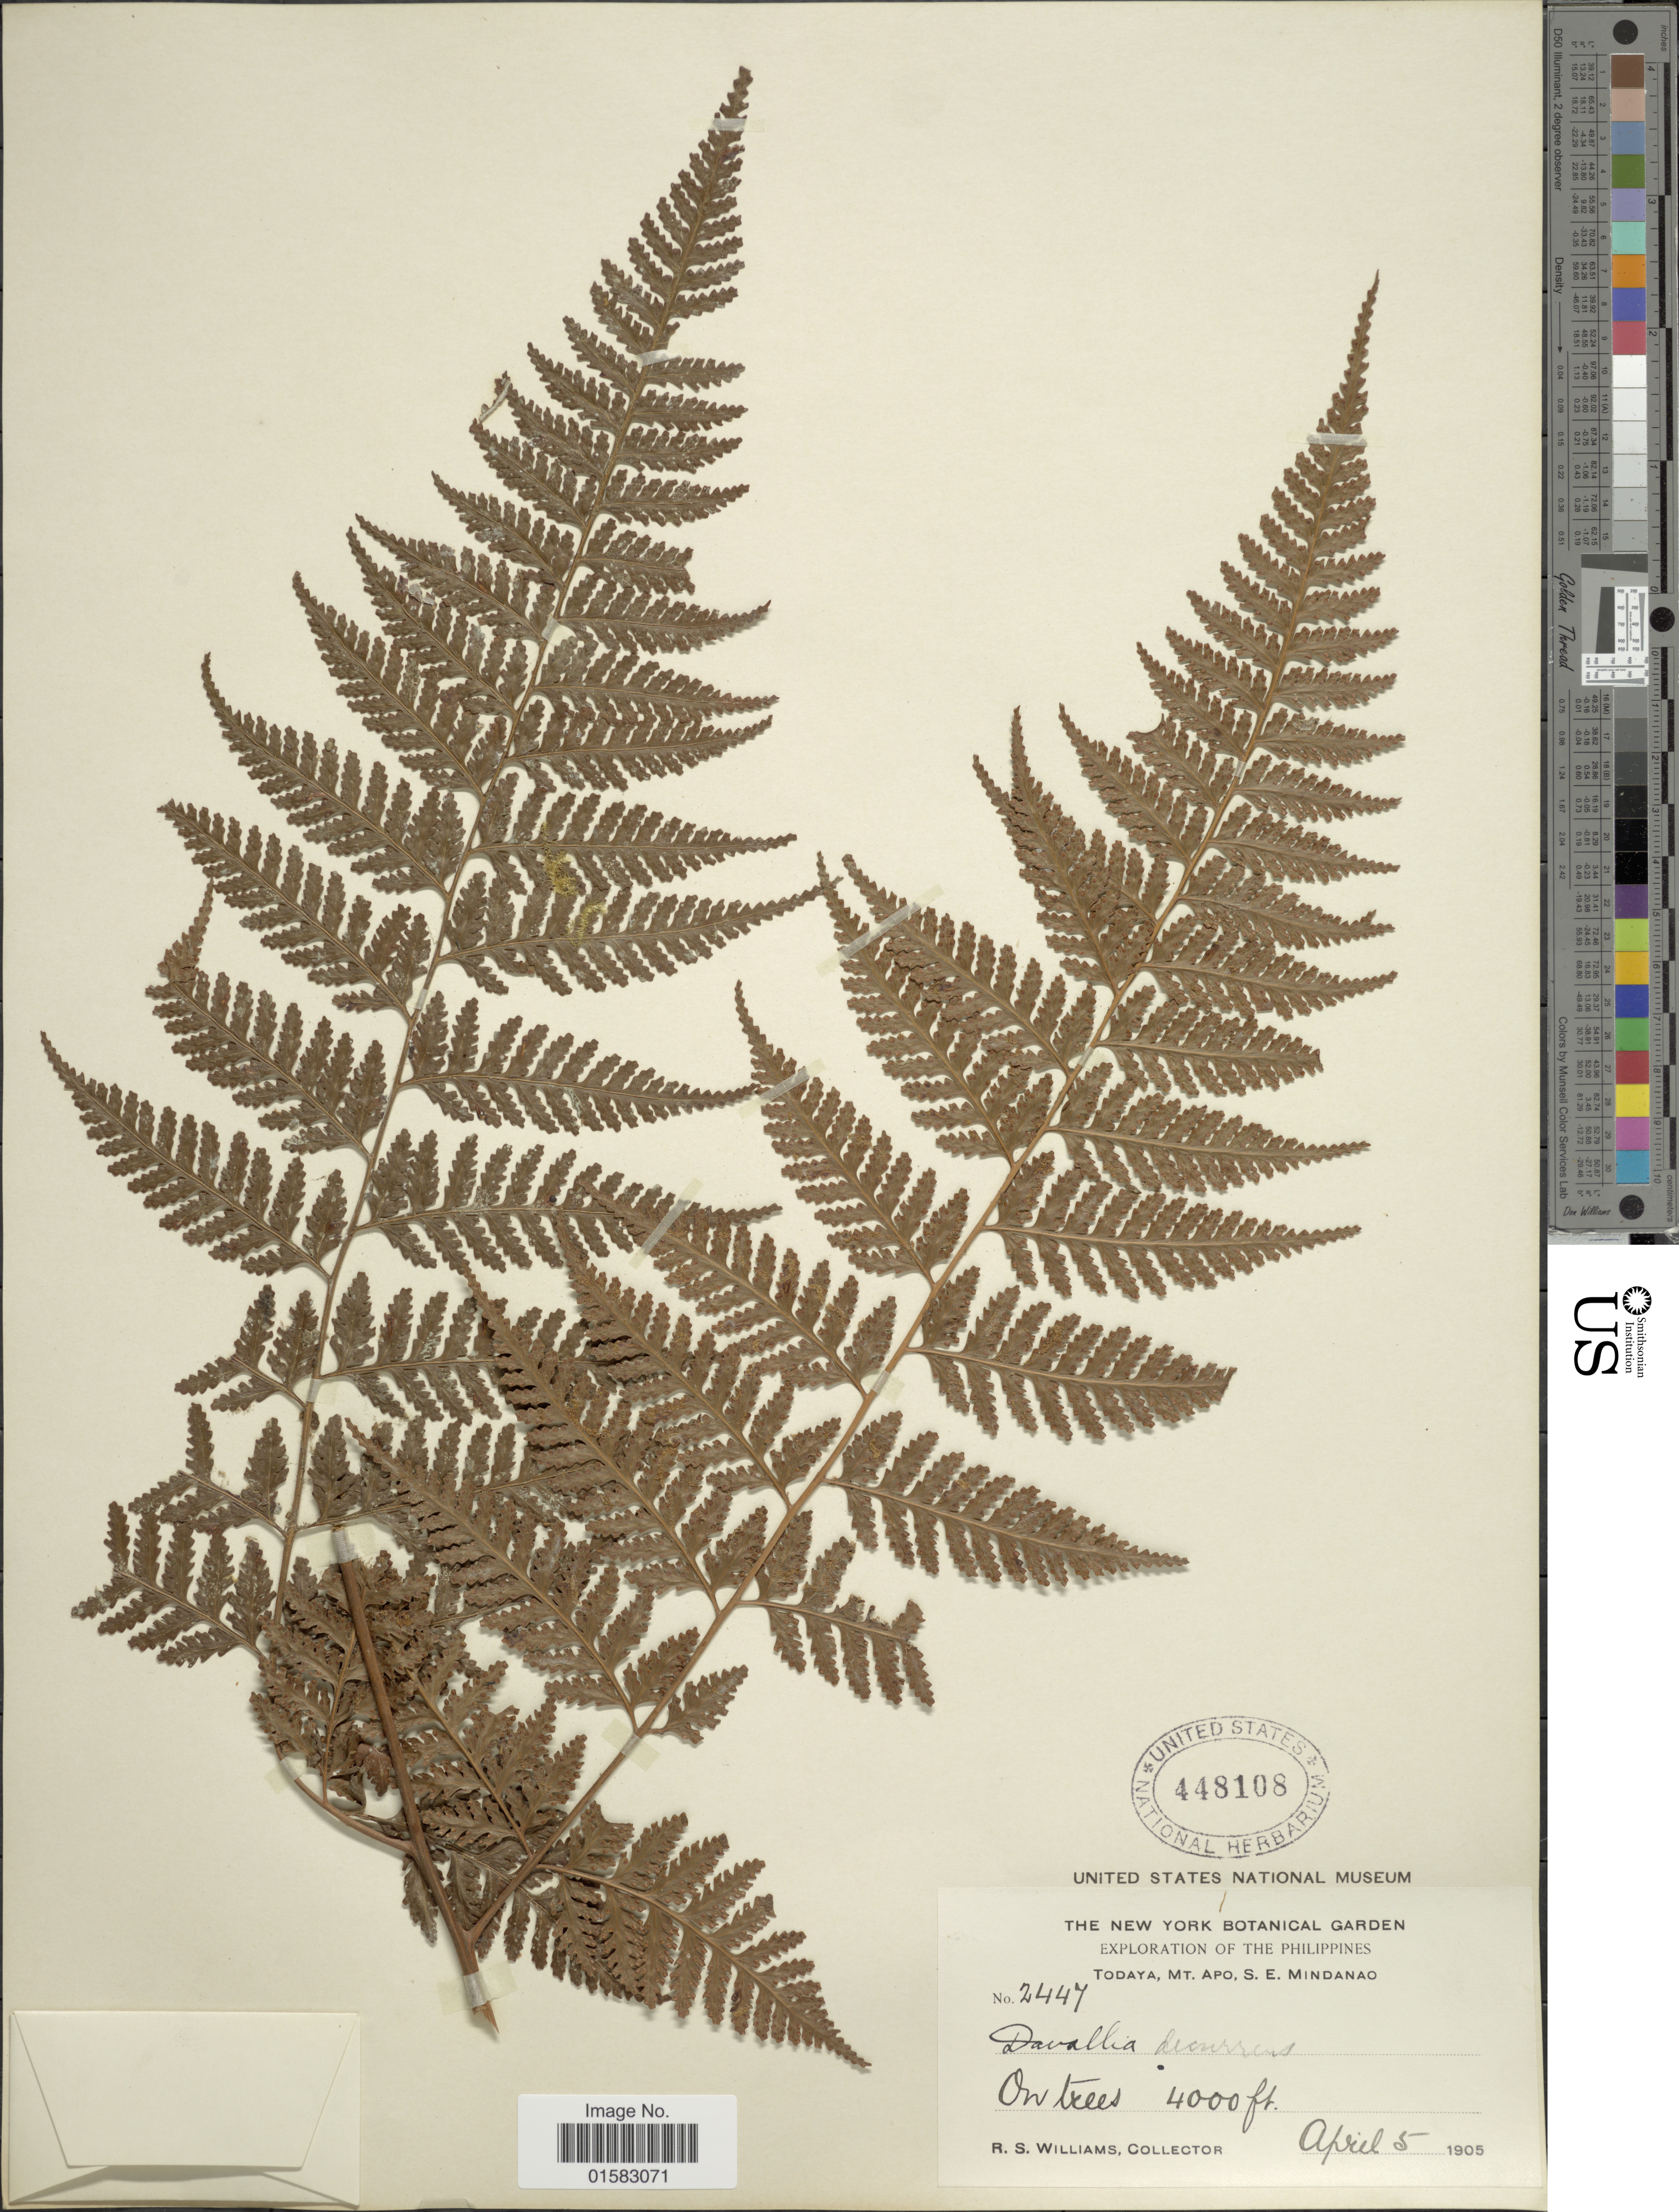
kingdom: Plantae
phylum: Tracheophyta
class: Polypodiopsida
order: Polypodiales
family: Davalliaceae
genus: Davallia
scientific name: Davallia divaricata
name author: Blume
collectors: R. S. Williams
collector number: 2447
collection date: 1905-04-05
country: Philippines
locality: Todaya, Mt. Apo, S.E. Mindanao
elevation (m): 2438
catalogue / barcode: US 448108